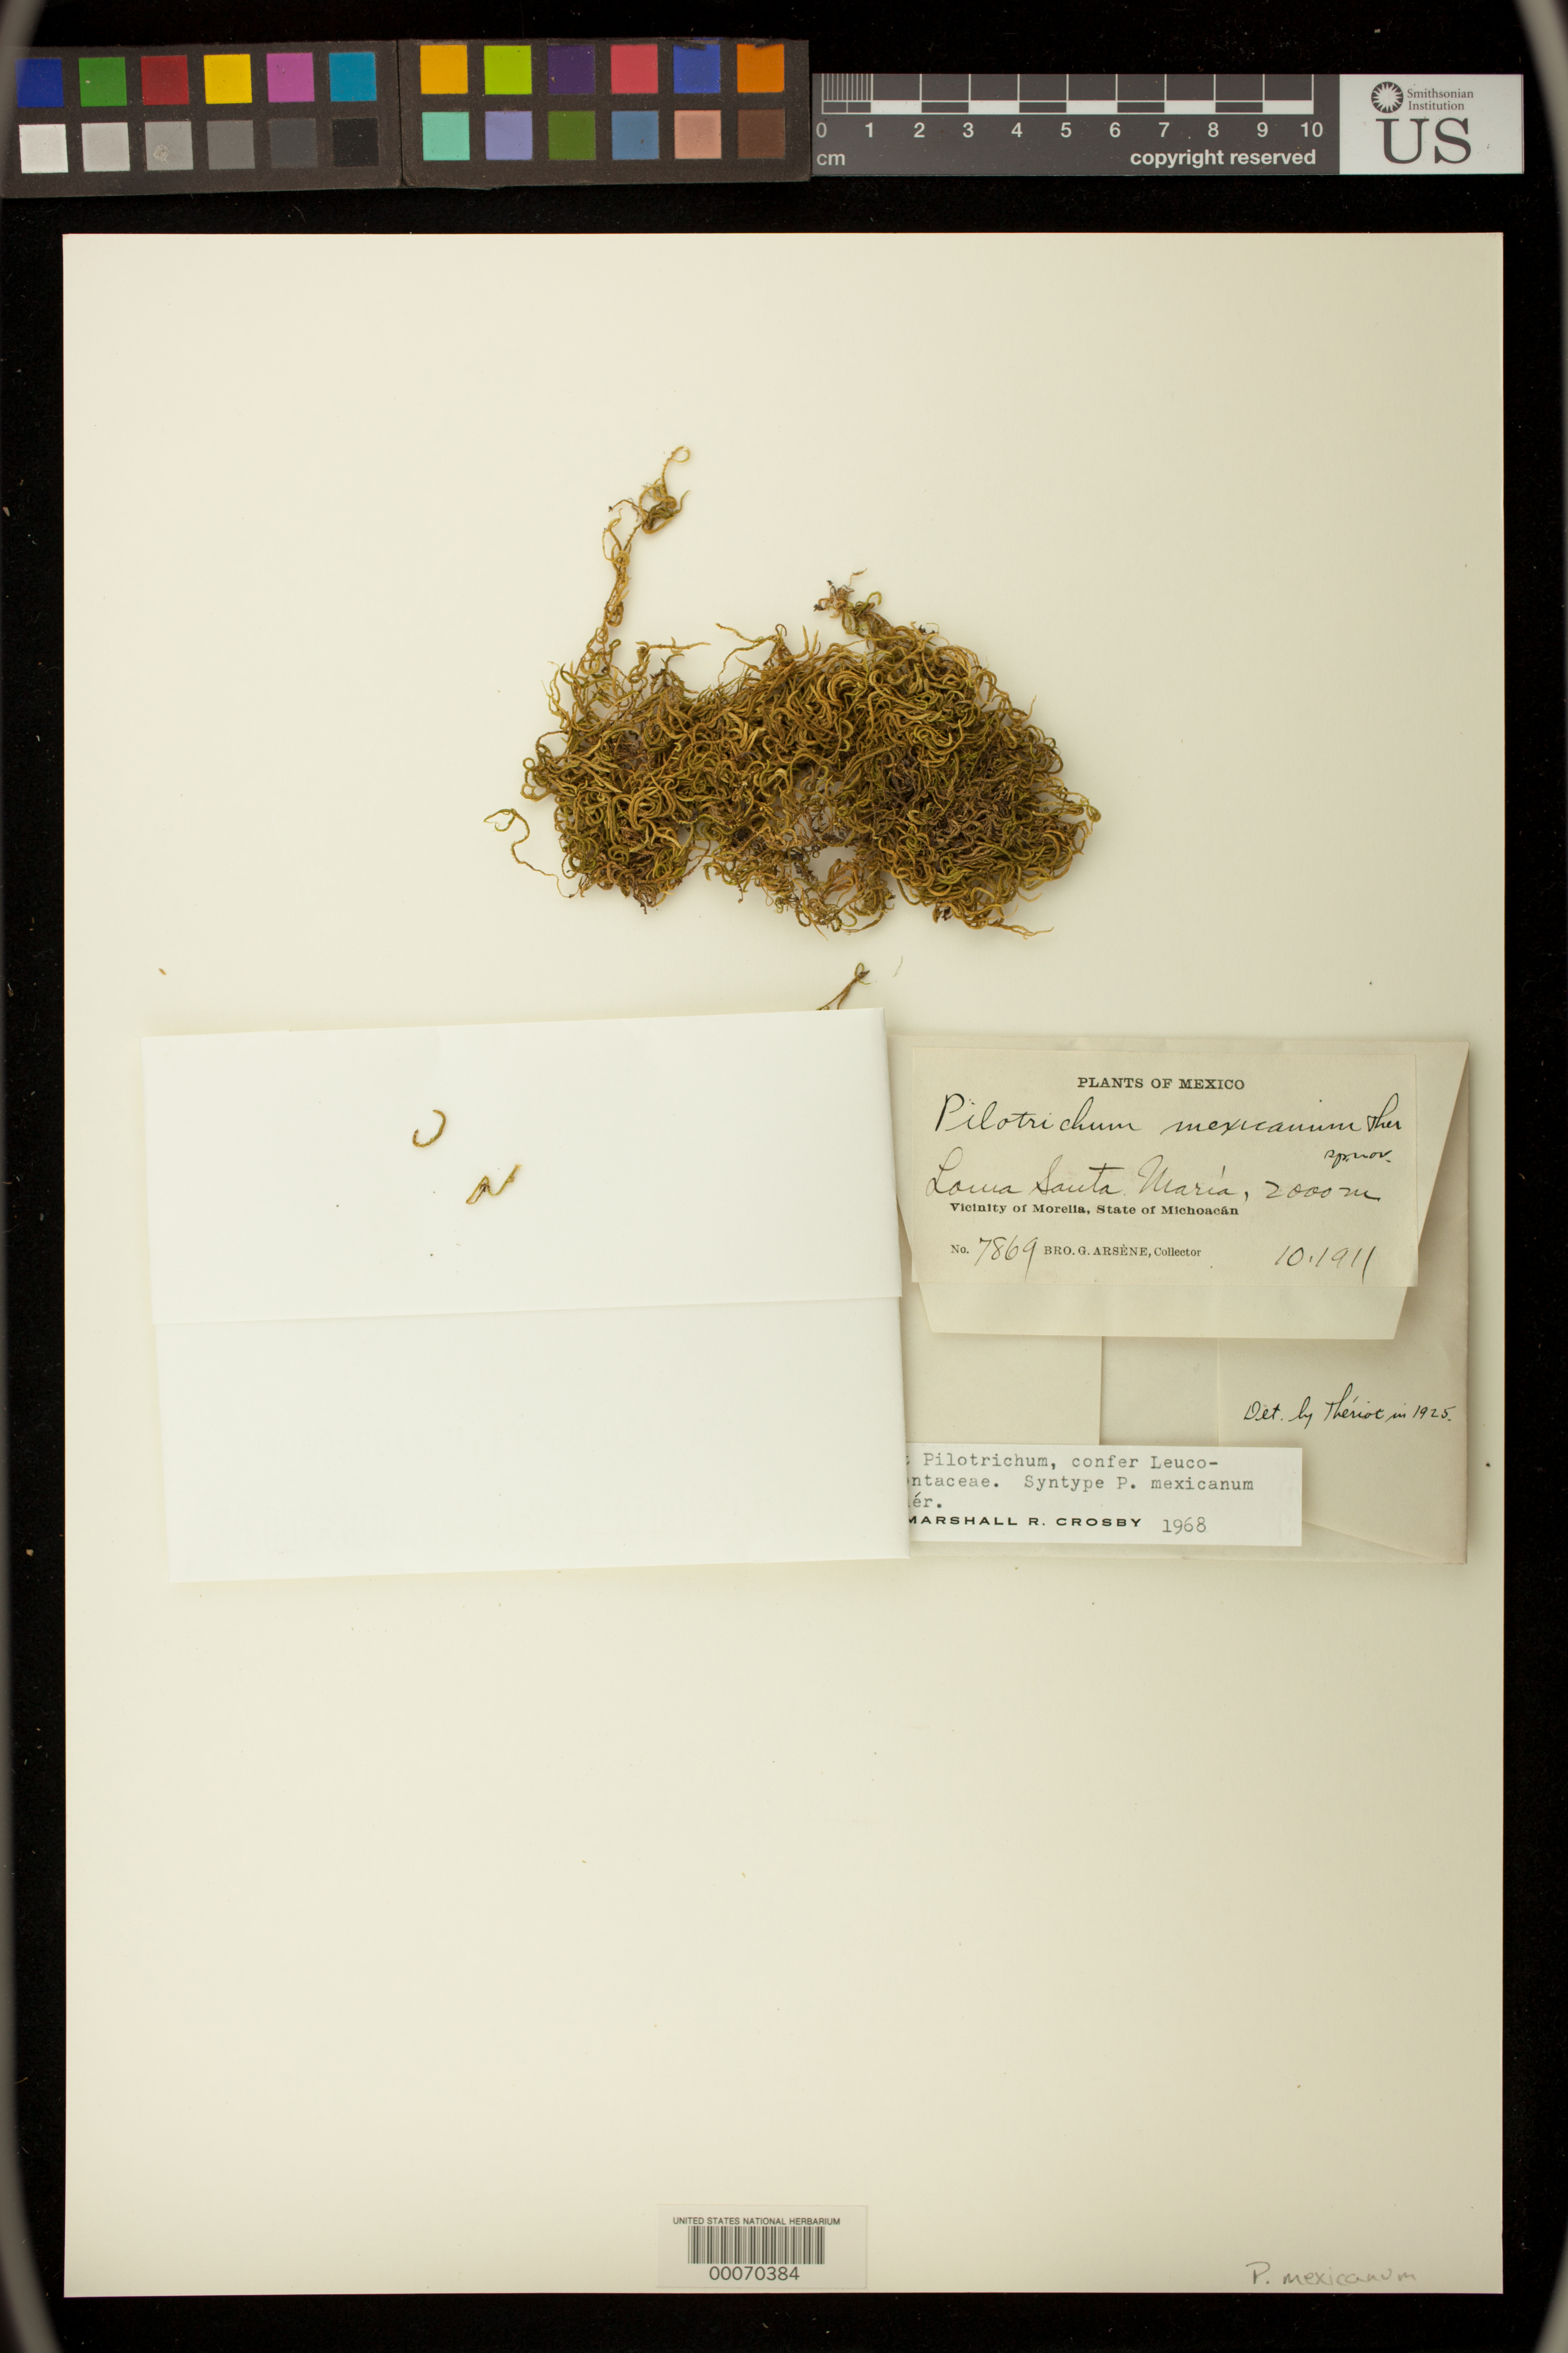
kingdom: Plantae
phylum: Bryophyta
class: Bryopsida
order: Hookeriales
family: Pilotrichaceae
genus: Pilotrichum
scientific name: Pilotrichum mexicanum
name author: Thér.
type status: Syntype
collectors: Bro. G. Arsène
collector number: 7869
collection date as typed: Oct 1911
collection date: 1911-10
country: Mexico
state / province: Michoacán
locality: Vicinity of Morelia.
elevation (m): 2000